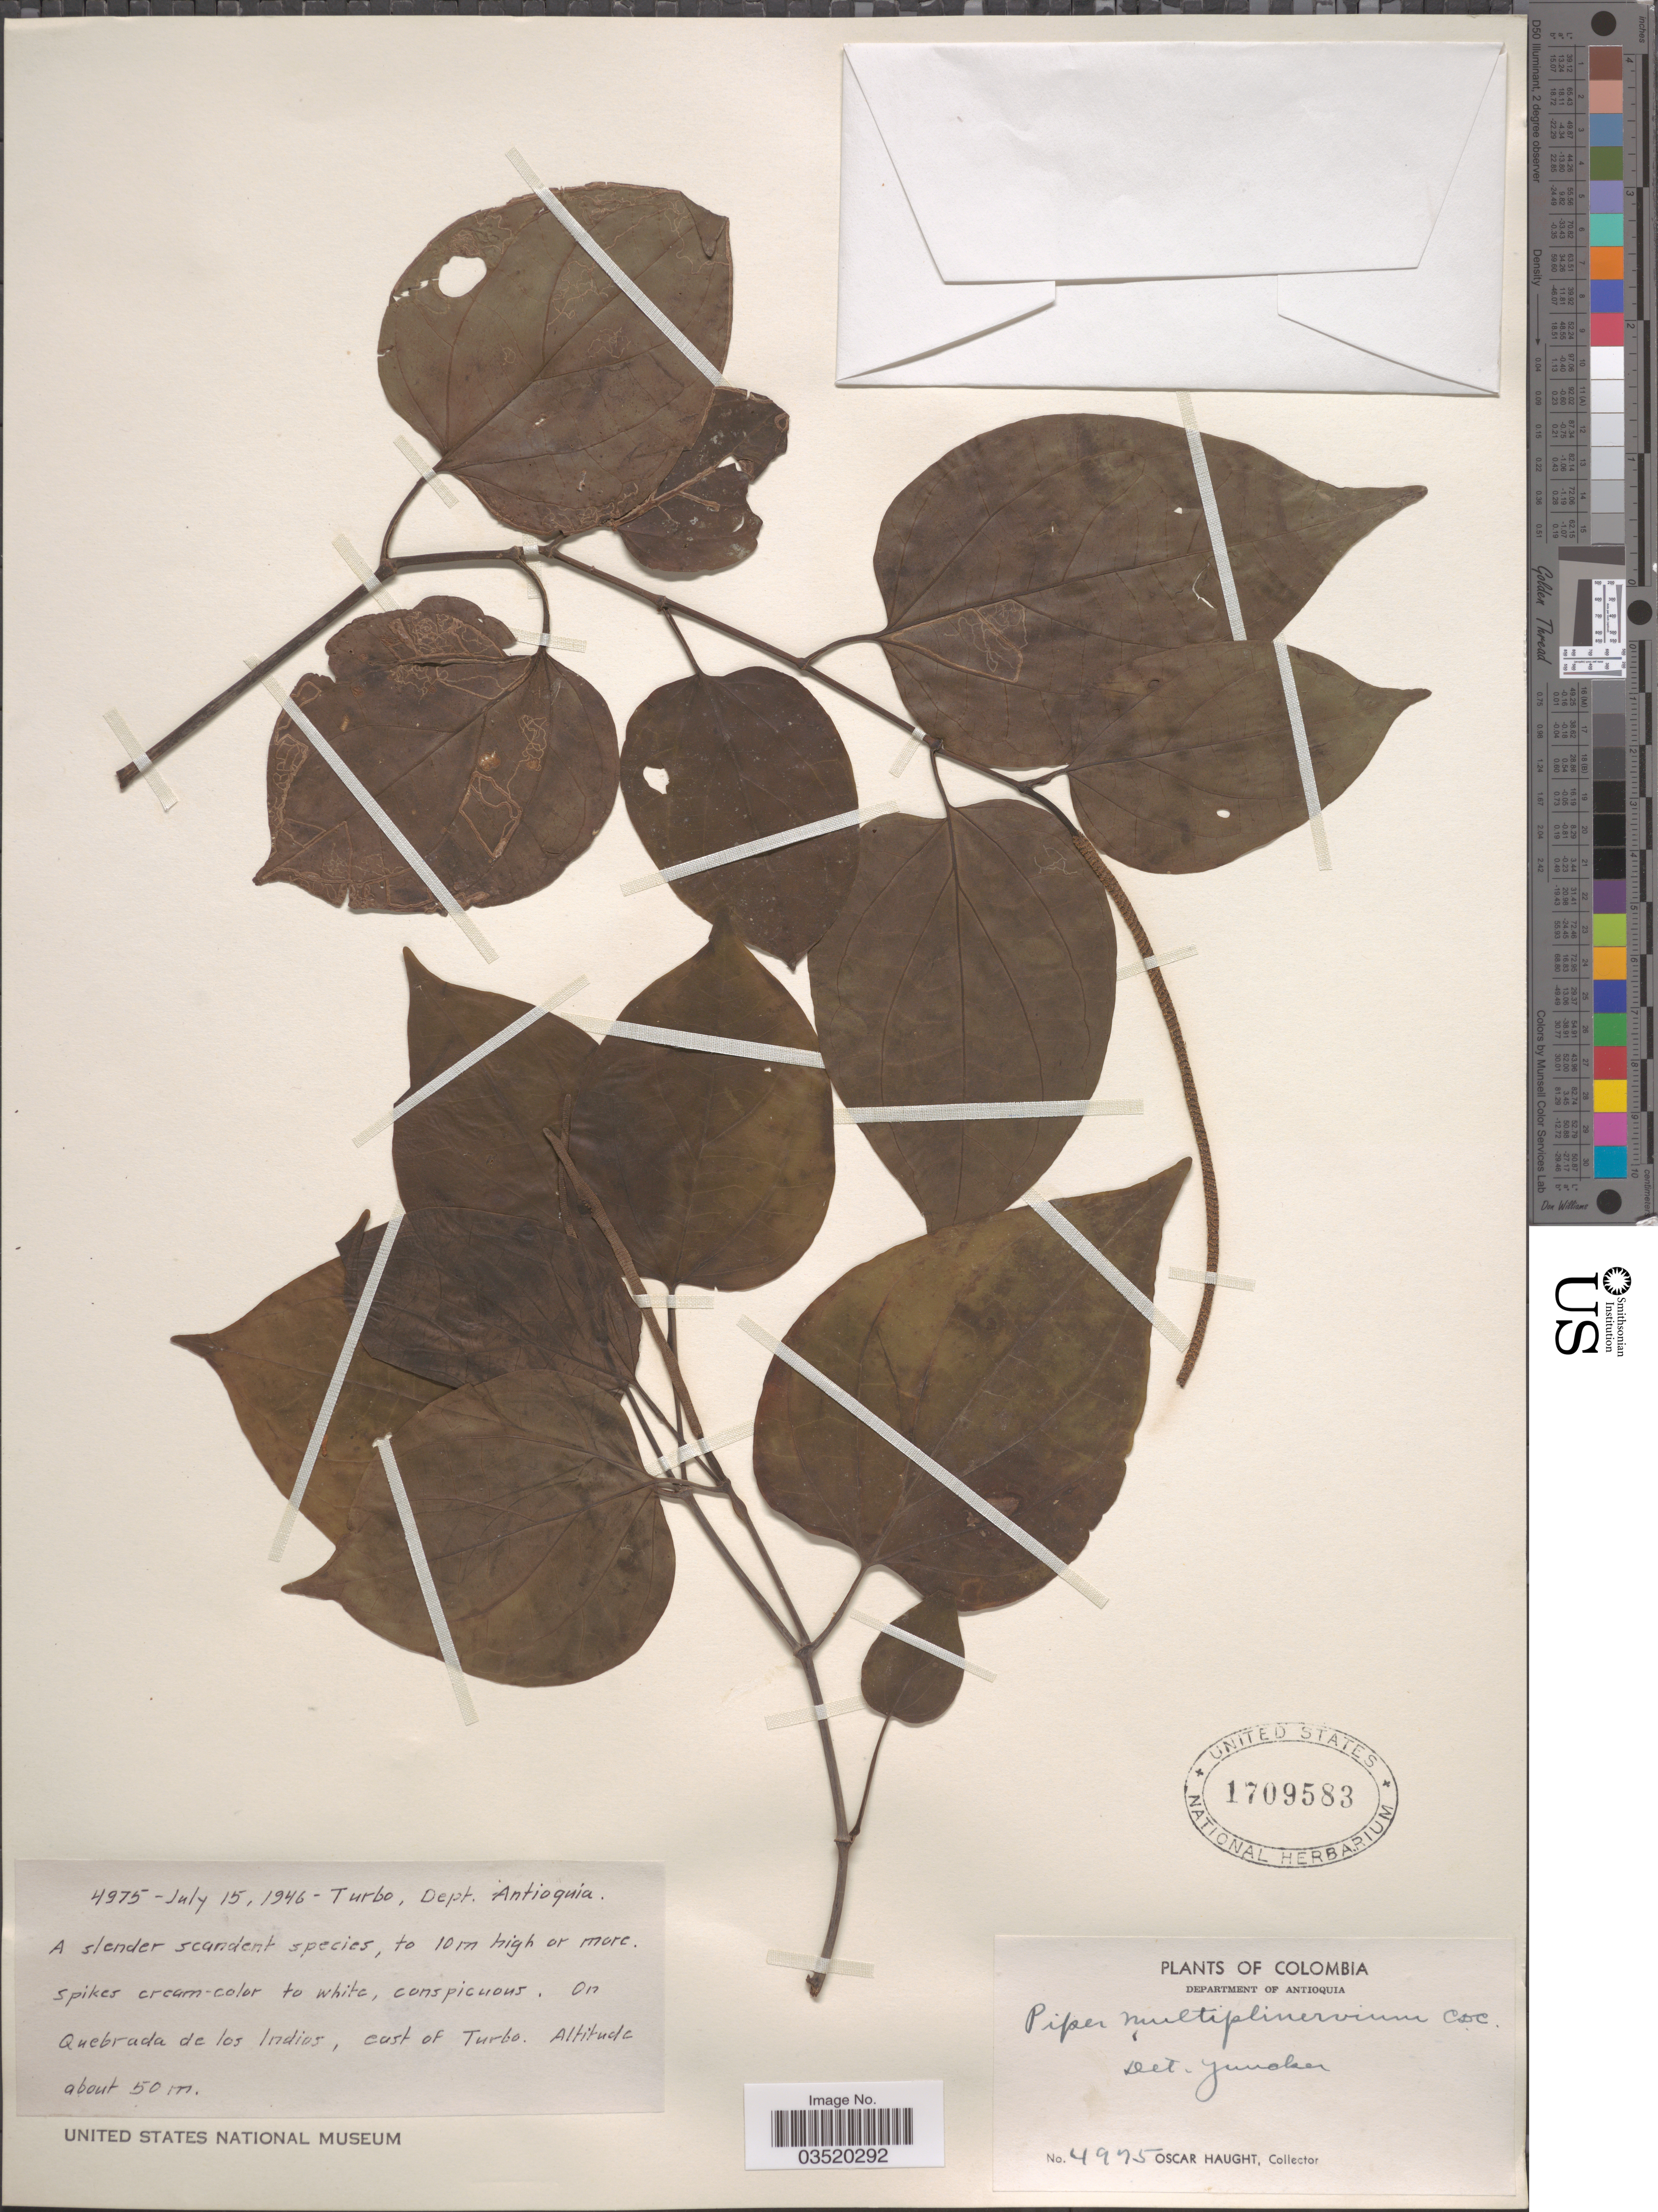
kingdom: Plantae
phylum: Tracheophyta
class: Magnoliopsida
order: Piperales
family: Piperaceae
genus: Piper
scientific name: Piper multiplinervium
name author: C. DC.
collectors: O. Haught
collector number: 4975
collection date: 1946-07-15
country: Colombia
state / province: Antioquia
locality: Turbo, Department of Antioquia. On Quebrada de los Indios, east of Turbo.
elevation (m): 50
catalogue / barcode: US 1709583